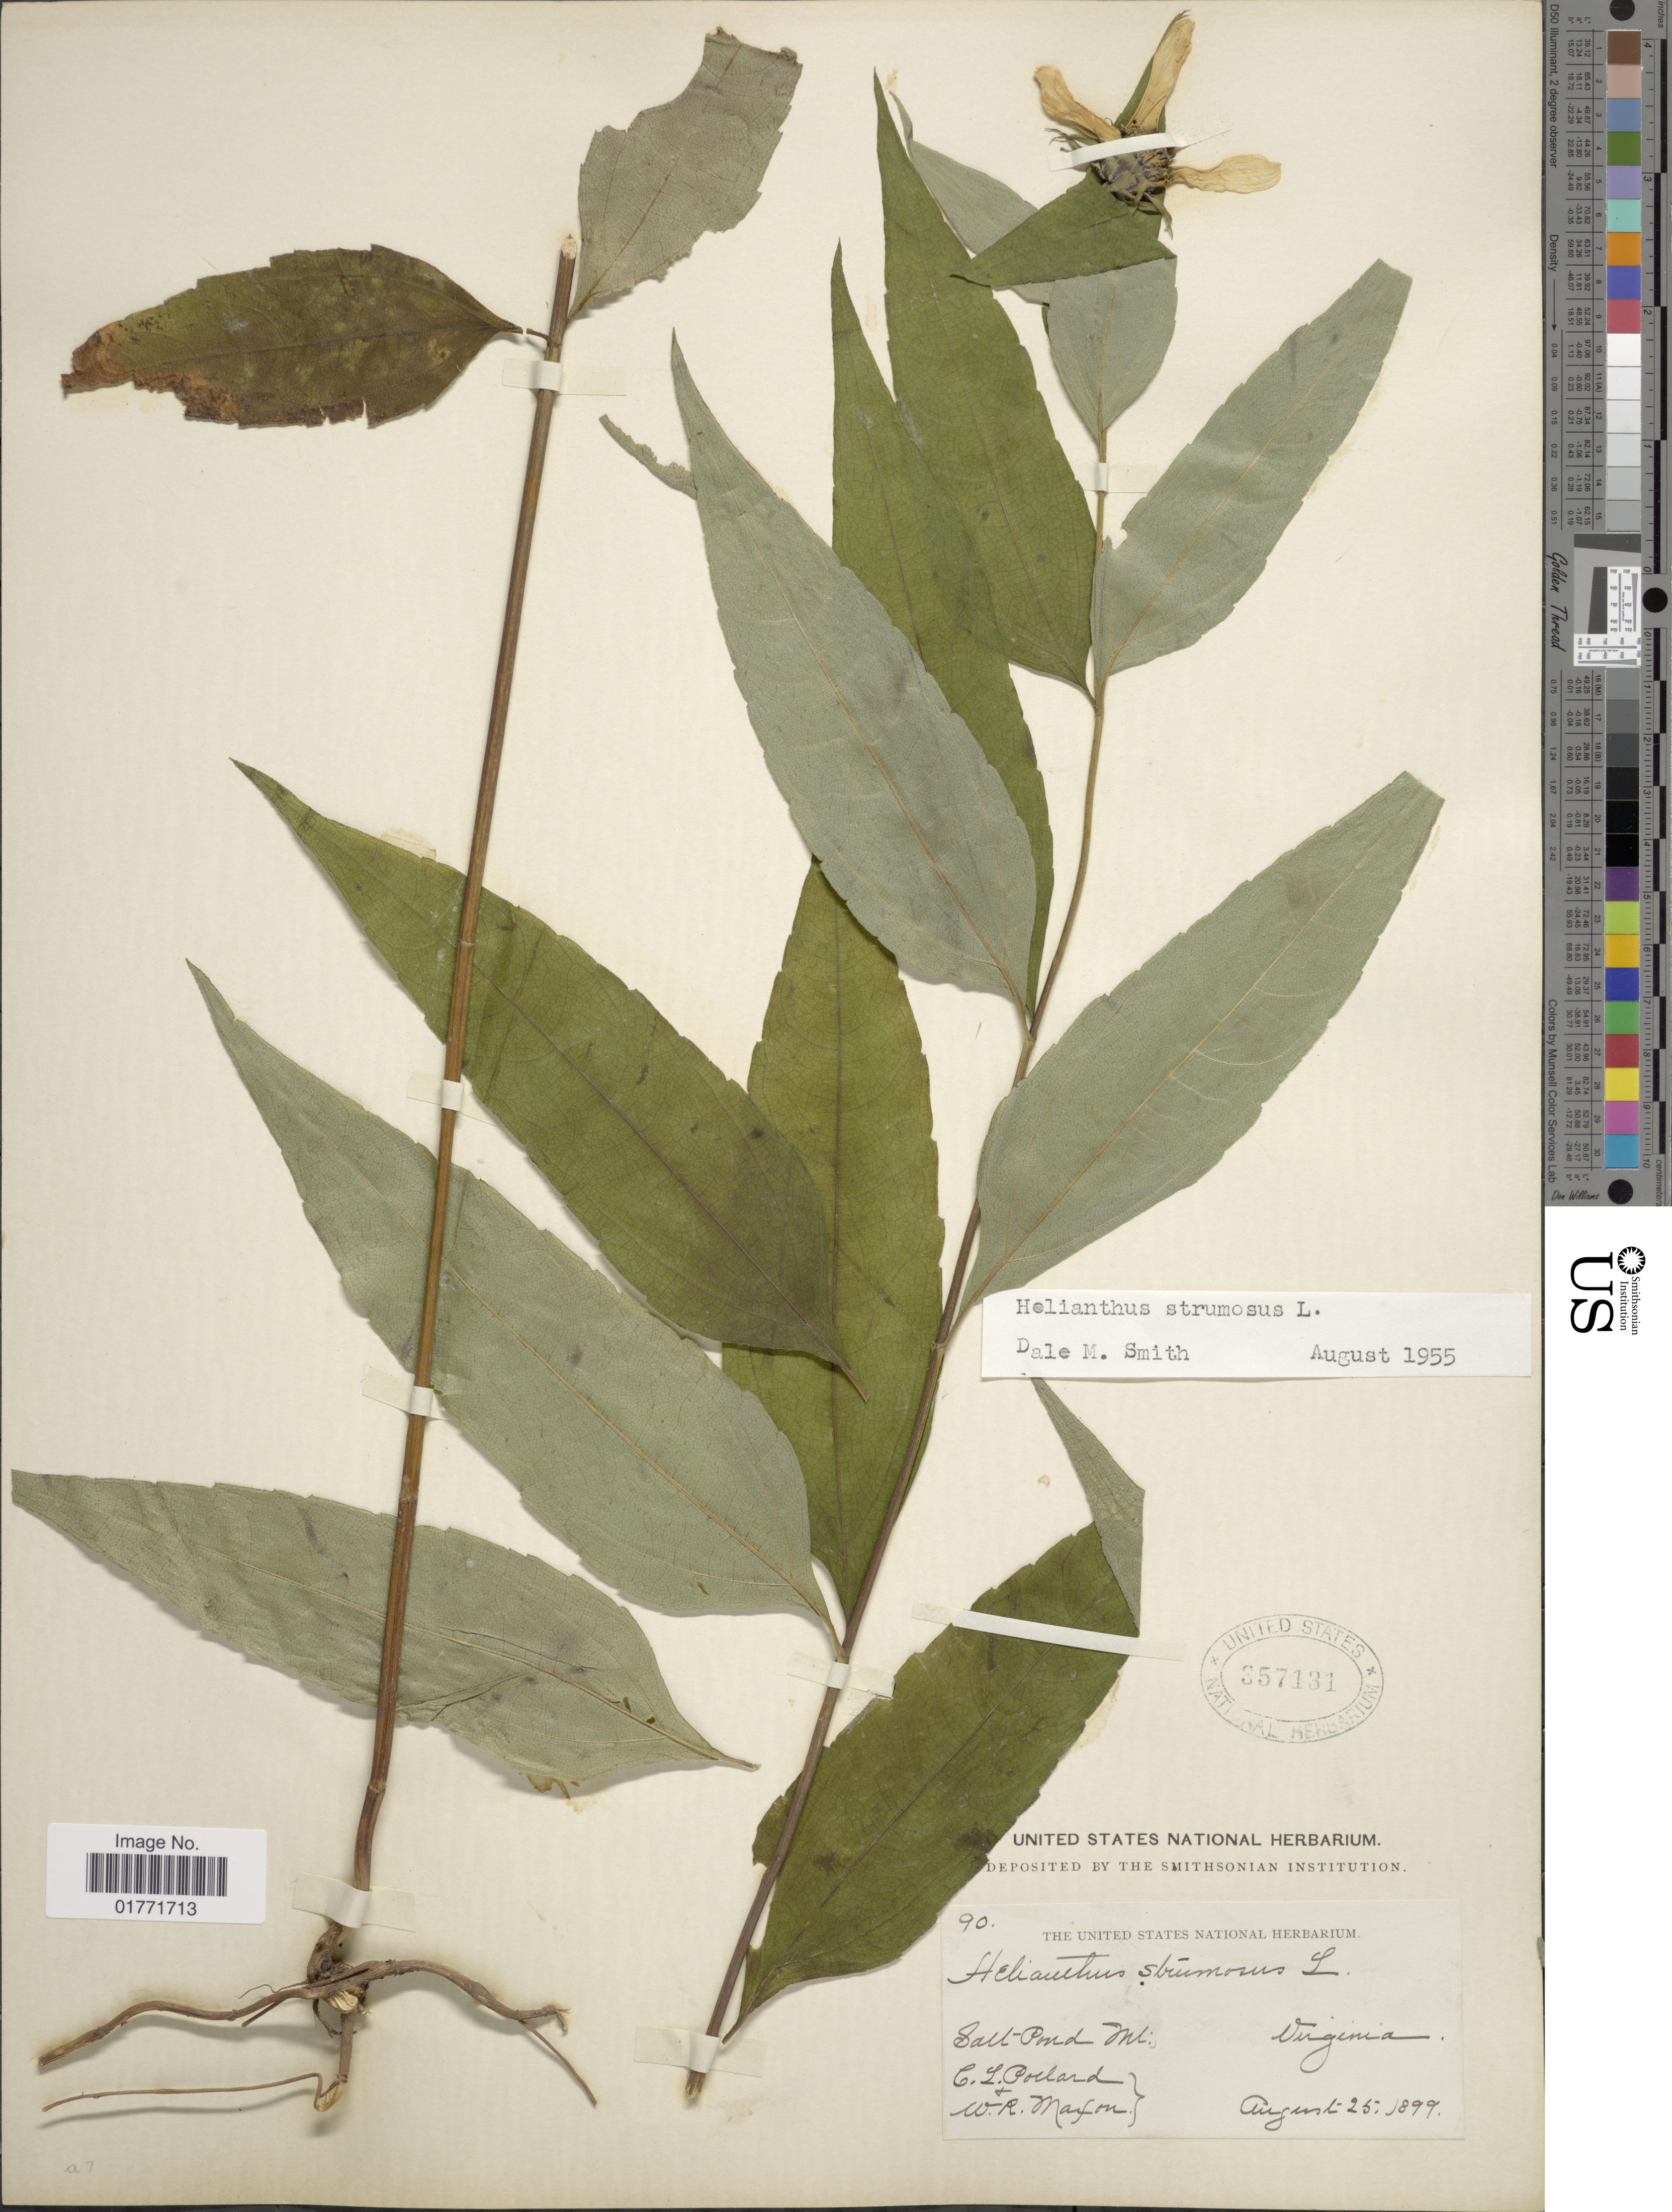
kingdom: Plantae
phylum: Tracheophyta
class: Magnoliopsida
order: Asterales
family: Asteraceae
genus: Helianthus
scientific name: Helianthus strumosus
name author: L.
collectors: C. L. Pollard & W. R. Maxon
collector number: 90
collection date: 1899-08-25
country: United States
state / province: Virginia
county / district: Giles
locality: Salt-Pond Mt. Virginia,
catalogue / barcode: US 357131